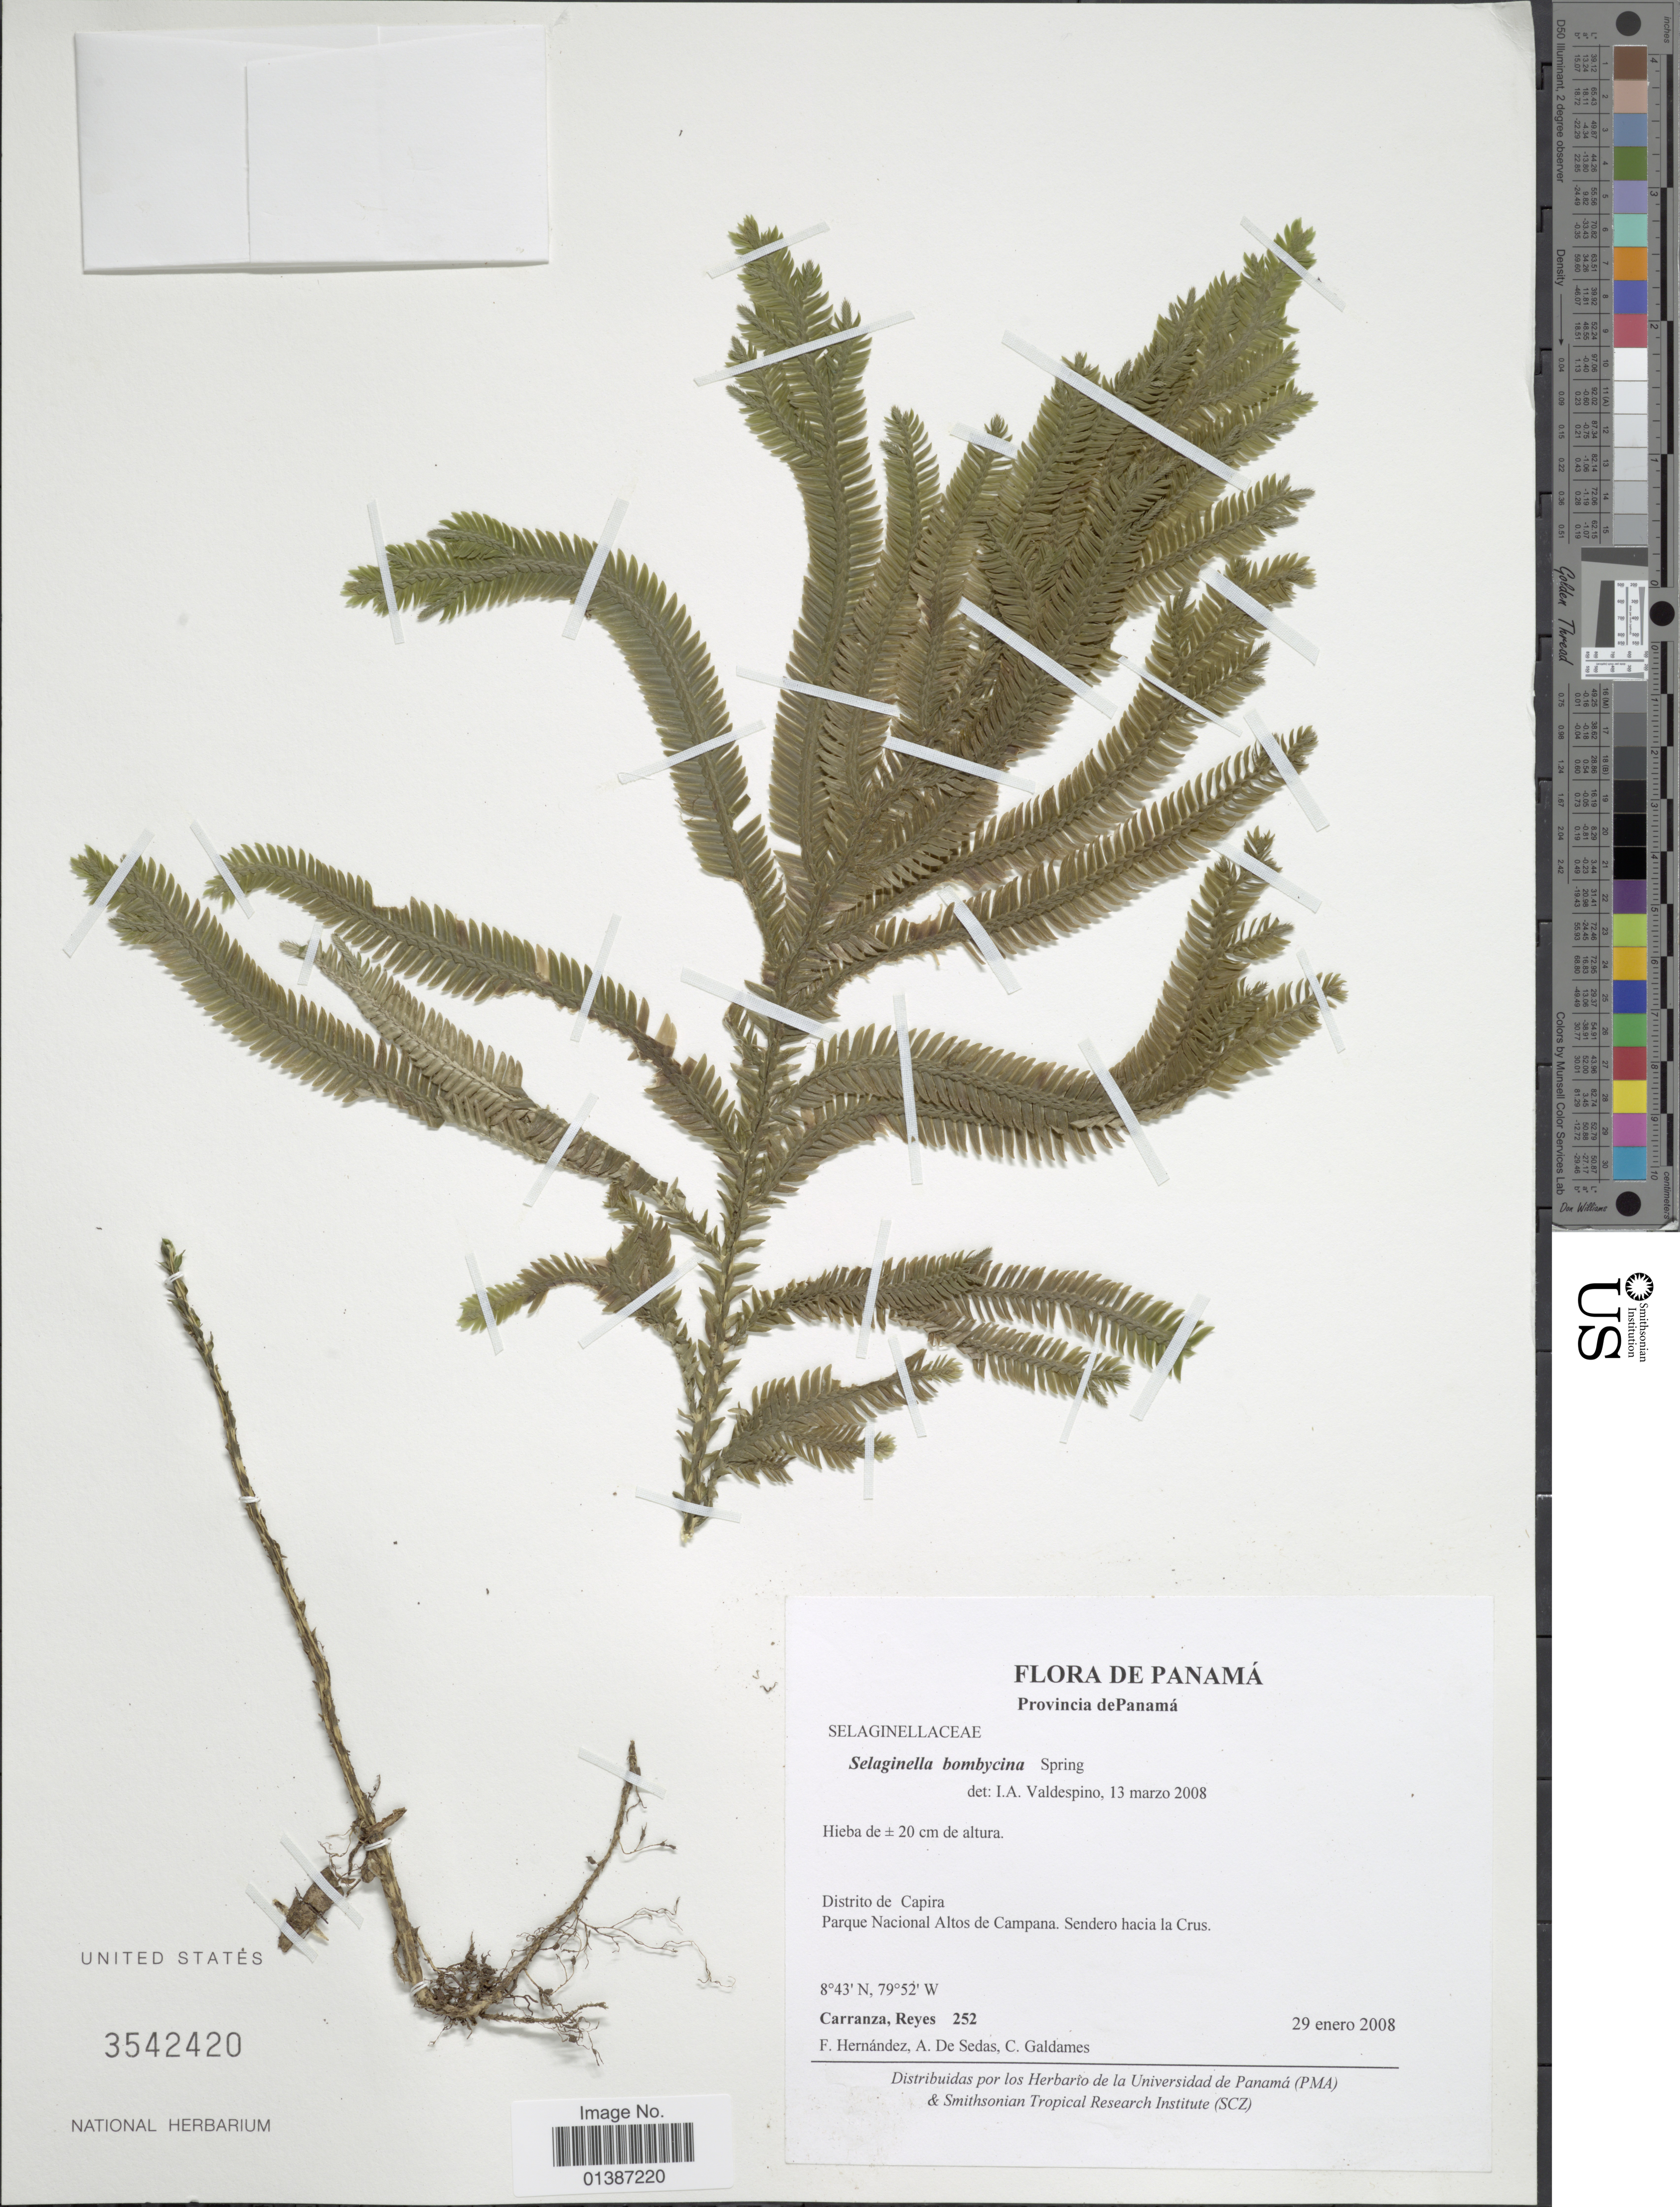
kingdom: Plantae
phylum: Tracheophyta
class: Lycopodiopsida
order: Selaginellales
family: Selaginellaceae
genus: Selaginella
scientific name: Selaginella bombycina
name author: Spring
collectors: C. Reyes, F. Hernandez, A. De Sedas & C. Galdames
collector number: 252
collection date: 2008-01-29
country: Panama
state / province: Panamá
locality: Provincia de Panamá. Distrito de Capira. Parque Nacional Altos de Campana. Sendero hacia la Crus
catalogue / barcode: US 3542420